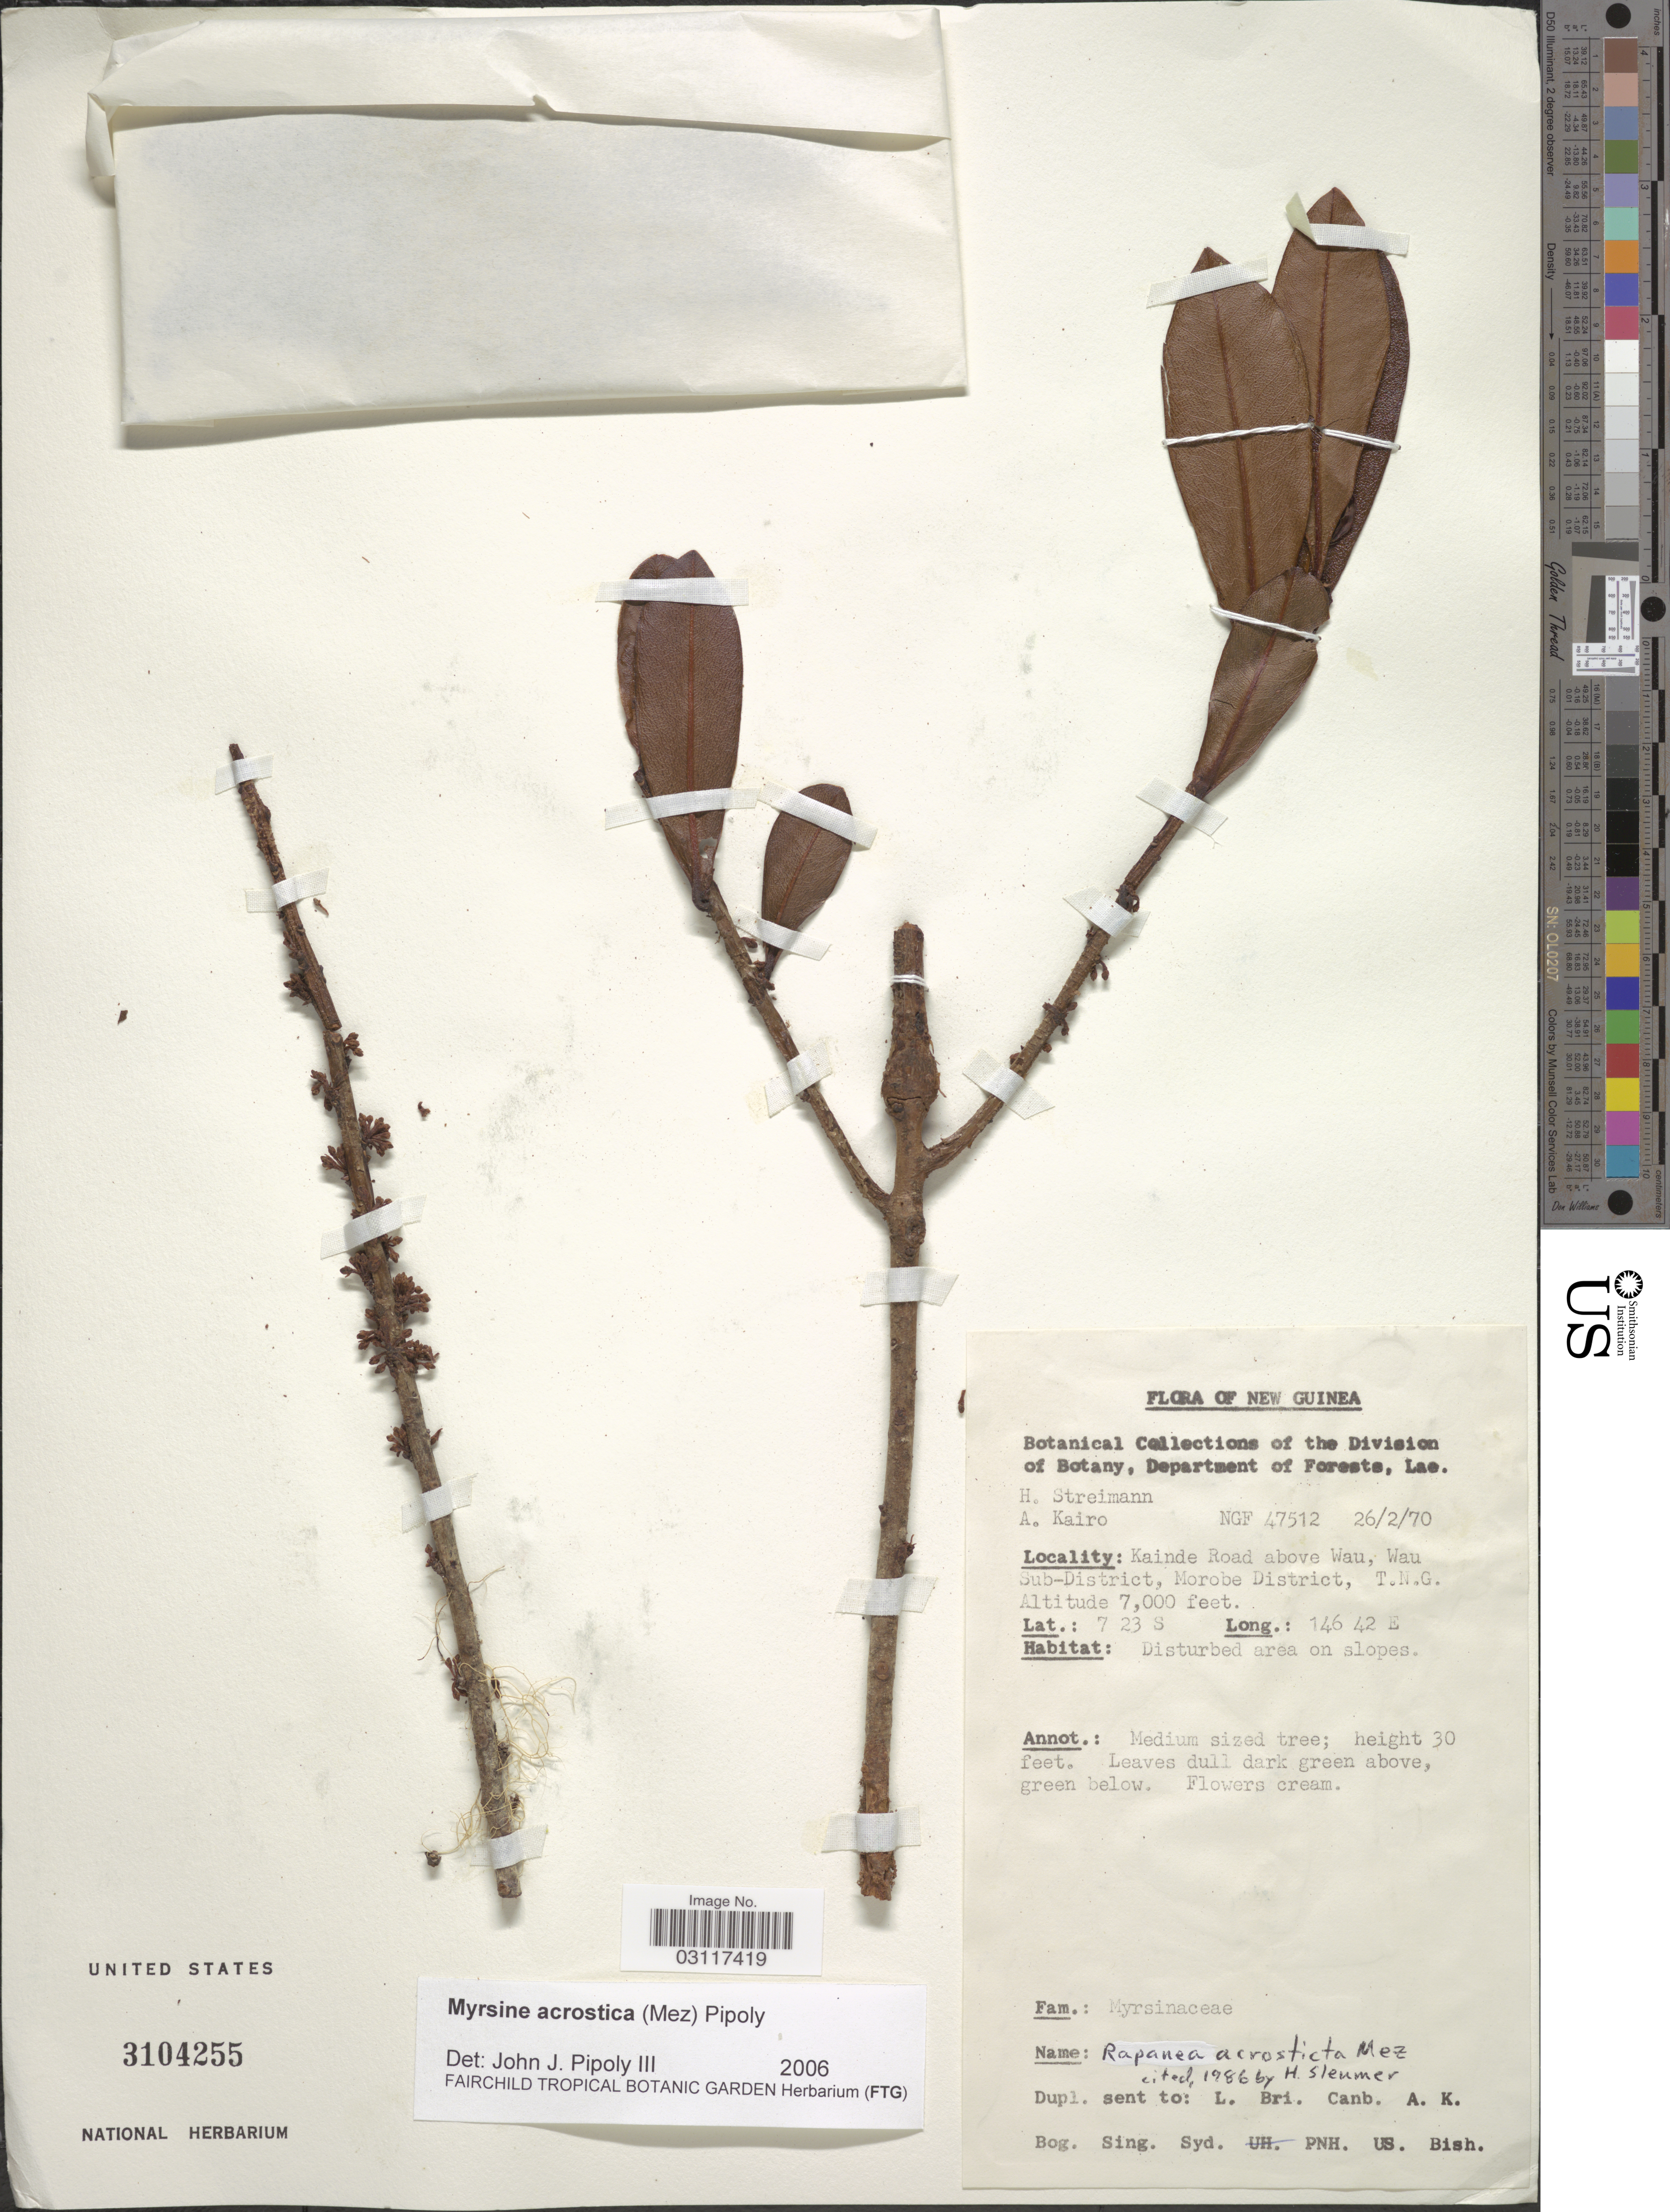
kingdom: Plantae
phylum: Tracheophyta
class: Magnoliopsida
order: Ericales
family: Primulaceae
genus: Myrsine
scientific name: Myrsine acrosticta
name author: (Mez) Pipoly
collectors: H. Streiman & A. Kairo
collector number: NGF 47512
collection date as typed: Transcribed d/m/y: 26/2/70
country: Papua New Guinea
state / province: Morobe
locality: New Guinea, Kainde Road above Wau, Wau Sub-District, Morobe District, T.N.G.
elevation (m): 7000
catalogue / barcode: US 3104255